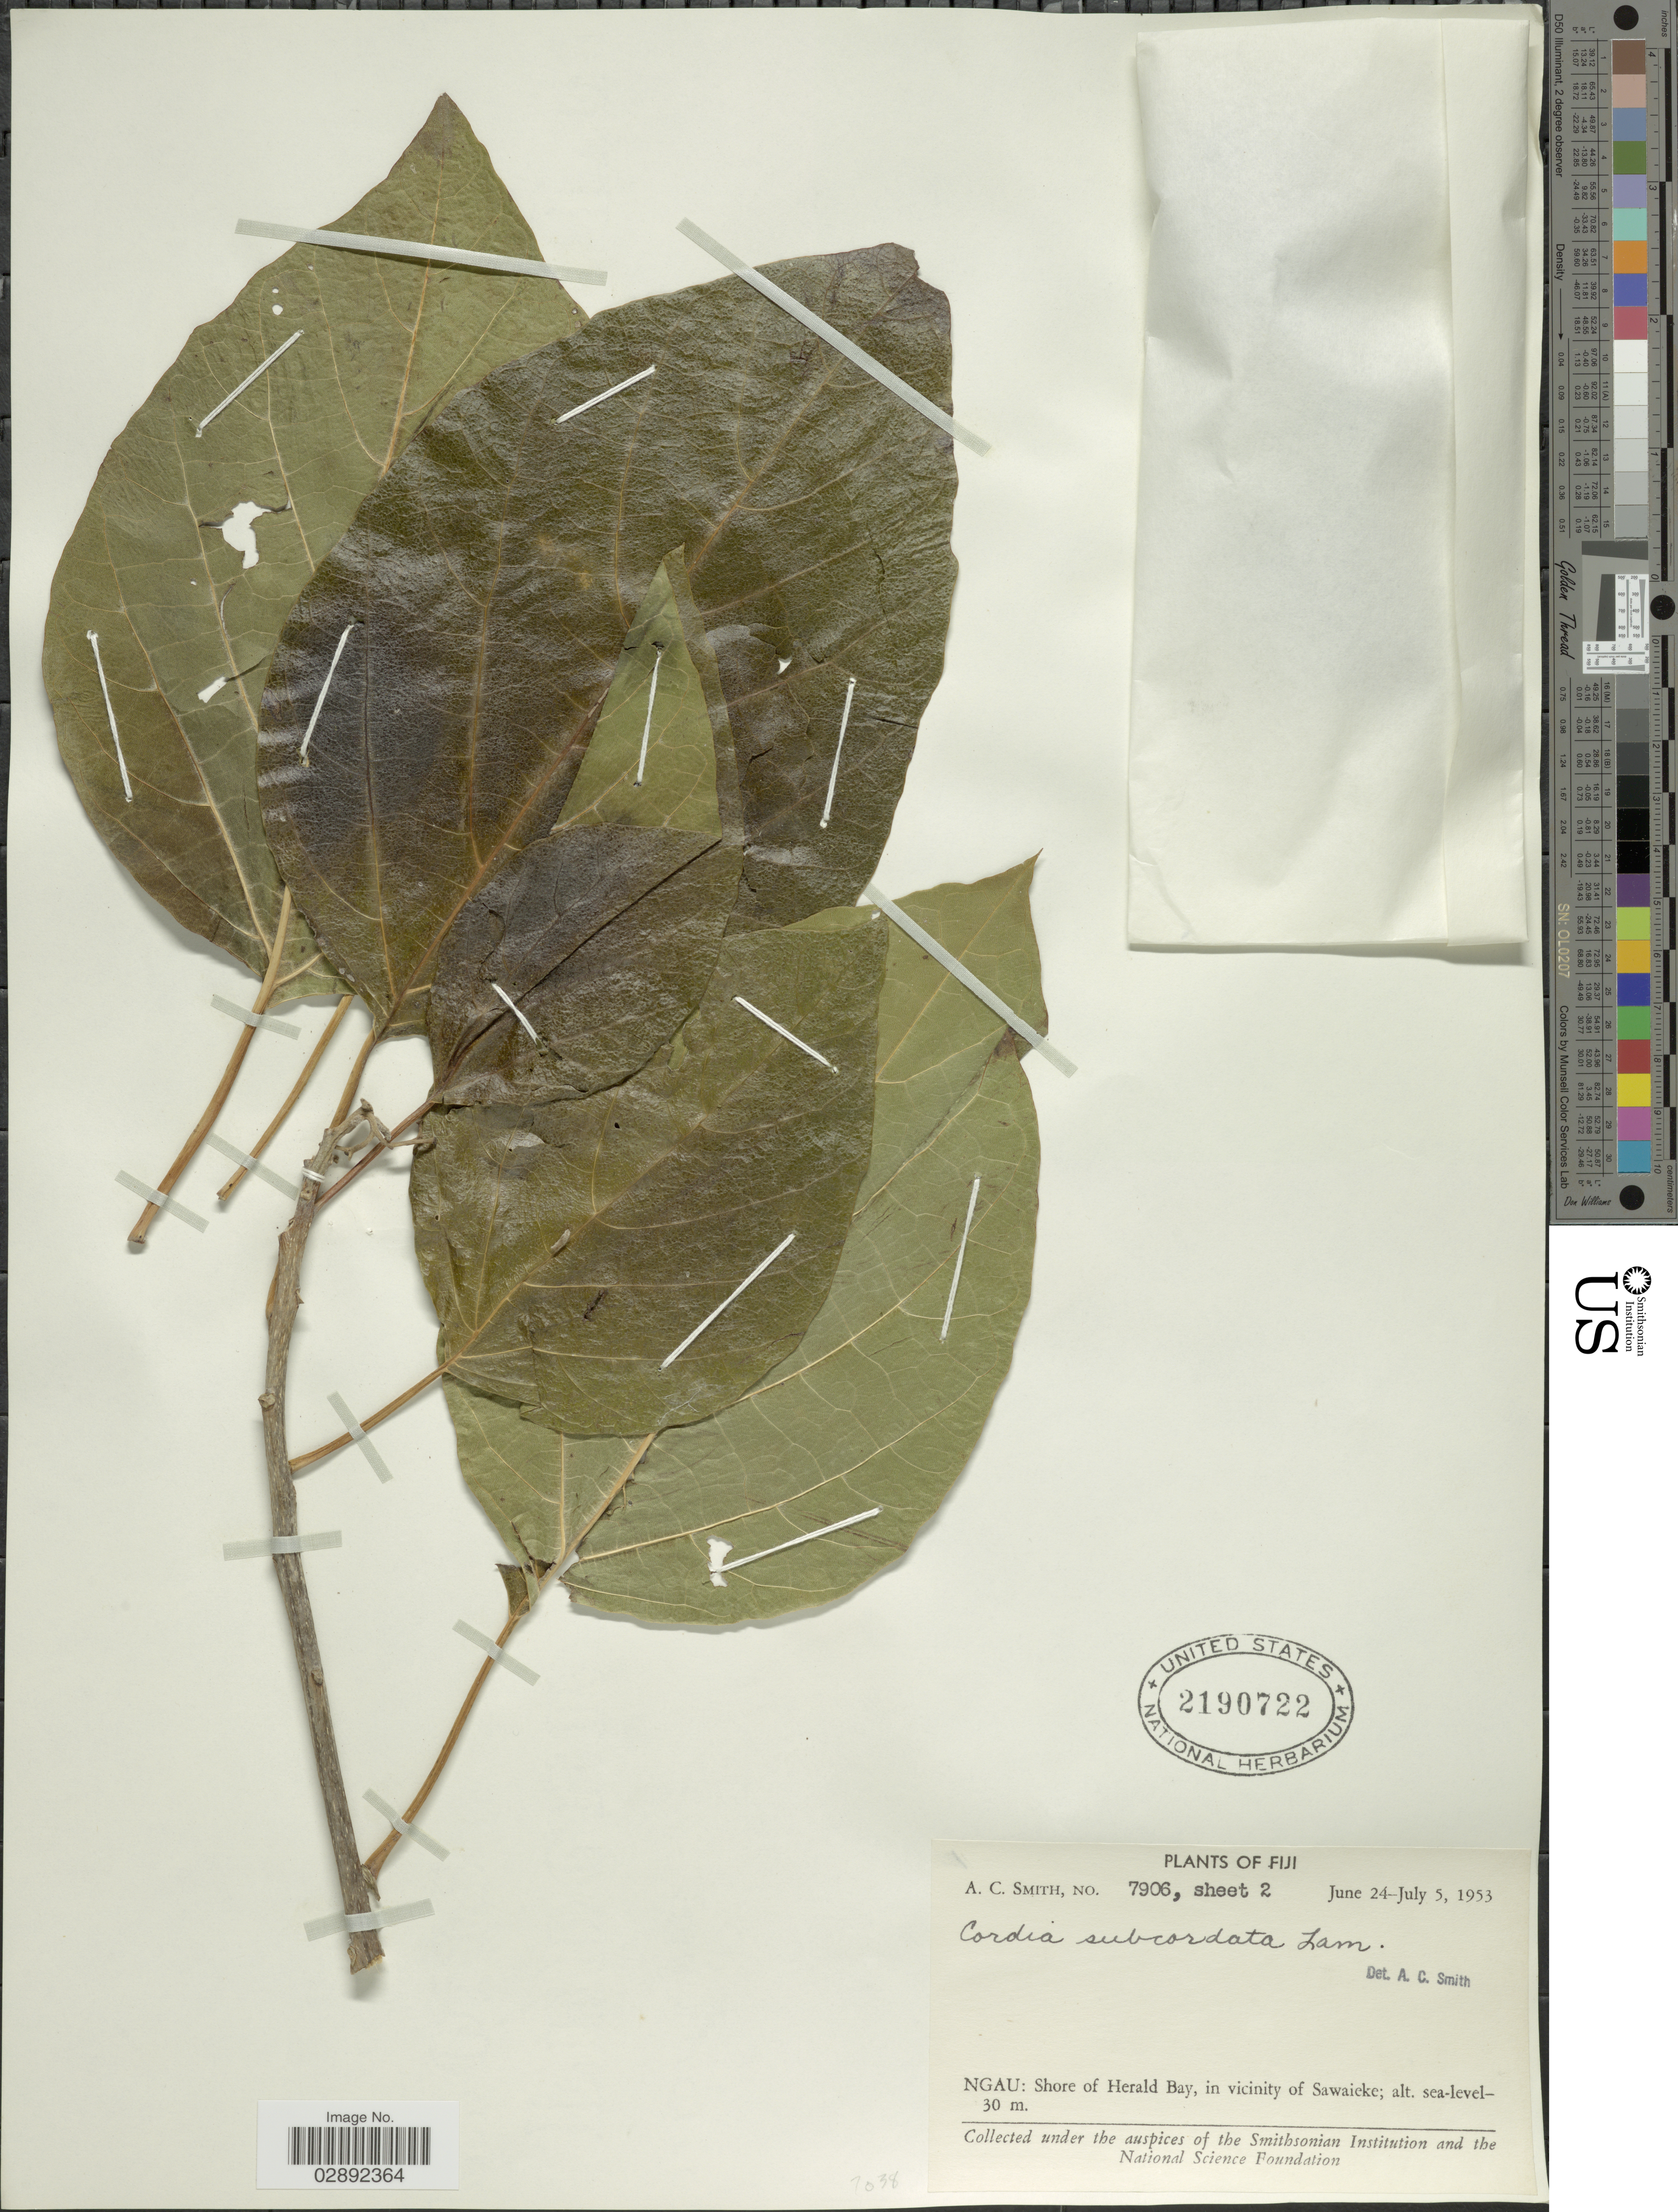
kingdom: Plantae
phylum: Tracheophyta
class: Magnoliopsida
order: Boraginales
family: Cordiaceae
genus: Cordia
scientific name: Cordia subcordata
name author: Lam.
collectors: A. C. Smith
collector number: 7906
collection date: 1953-06-24/1953-07-05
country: Fiji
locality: Ngau: Shore of Herald Bay, in vicinity of Sawaieke.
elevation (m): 0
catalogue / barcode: US 2190722